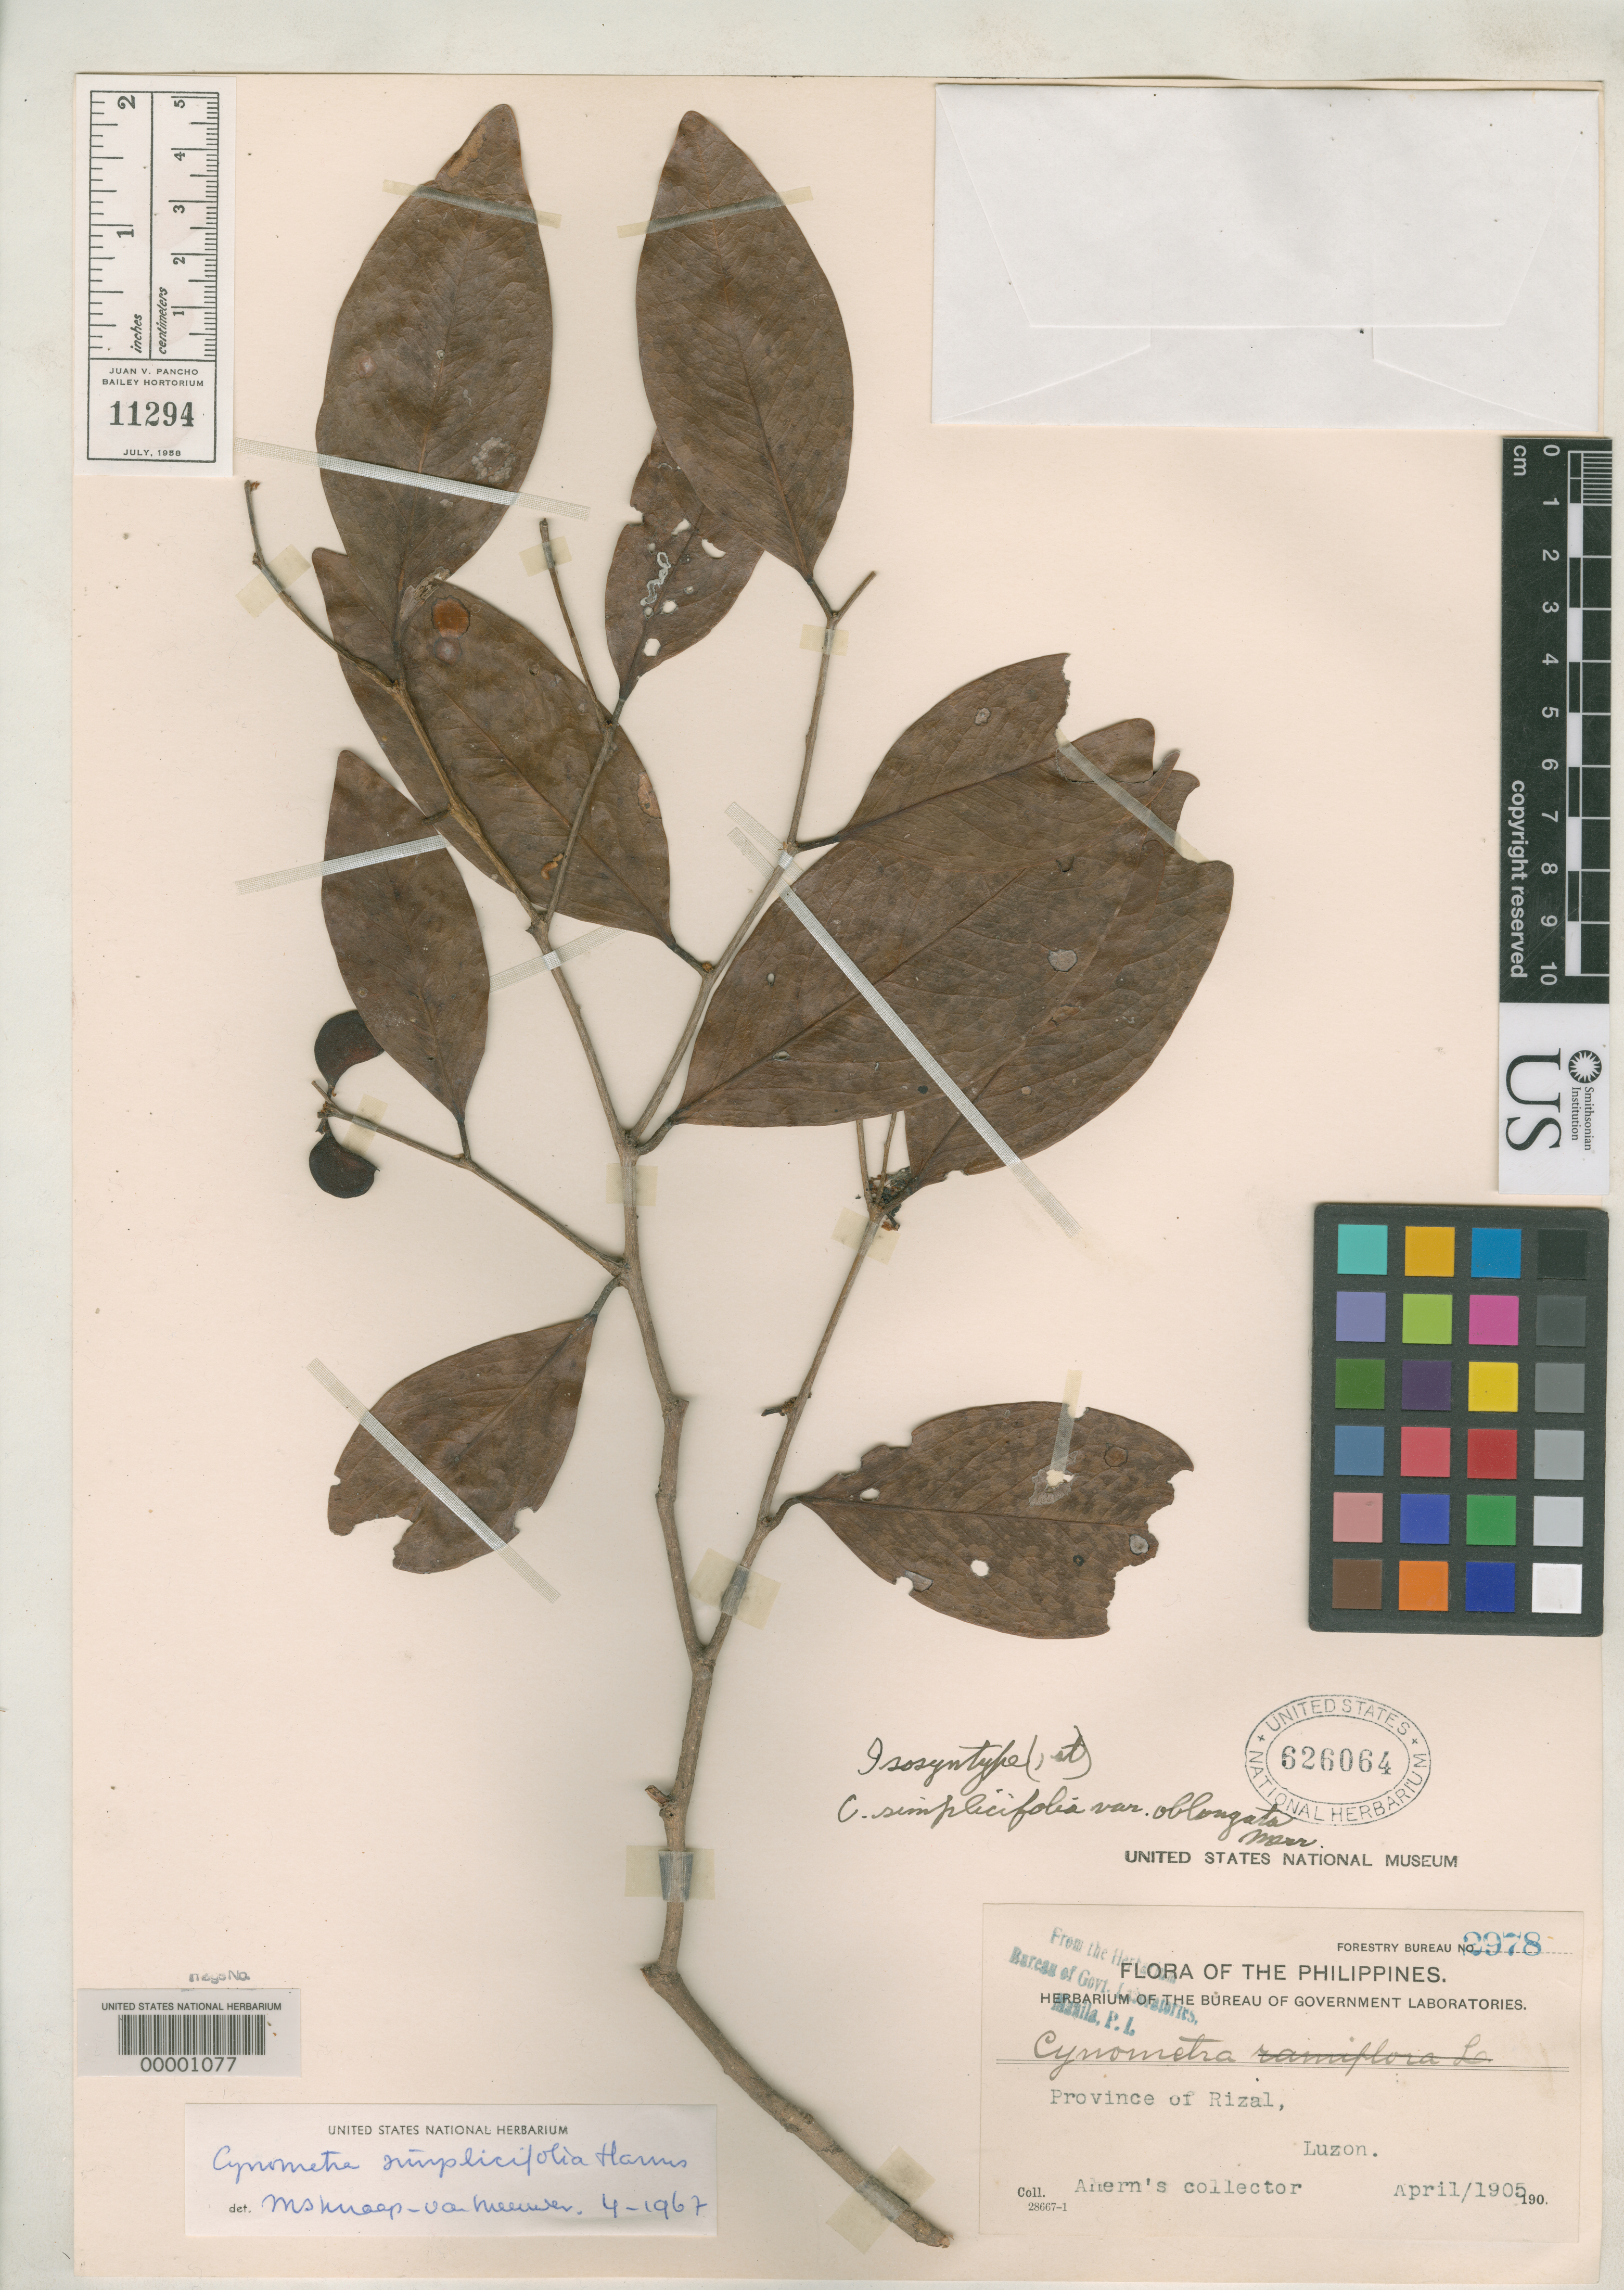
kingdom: Plantae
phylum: Tracheophyta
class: Magnoliopsida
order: Fabales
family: Fabaceae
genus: Cynometra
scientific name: Cynometra simplicifolia var. oblongata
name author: Merr.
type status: Isosyntype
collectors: G. Ahern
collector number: Bur. Sci. 2978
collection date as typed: Apr 1905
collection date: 1905-04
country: Philippines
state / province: Calabarzon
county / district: Rizal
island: Luzon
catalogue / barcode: US 626064